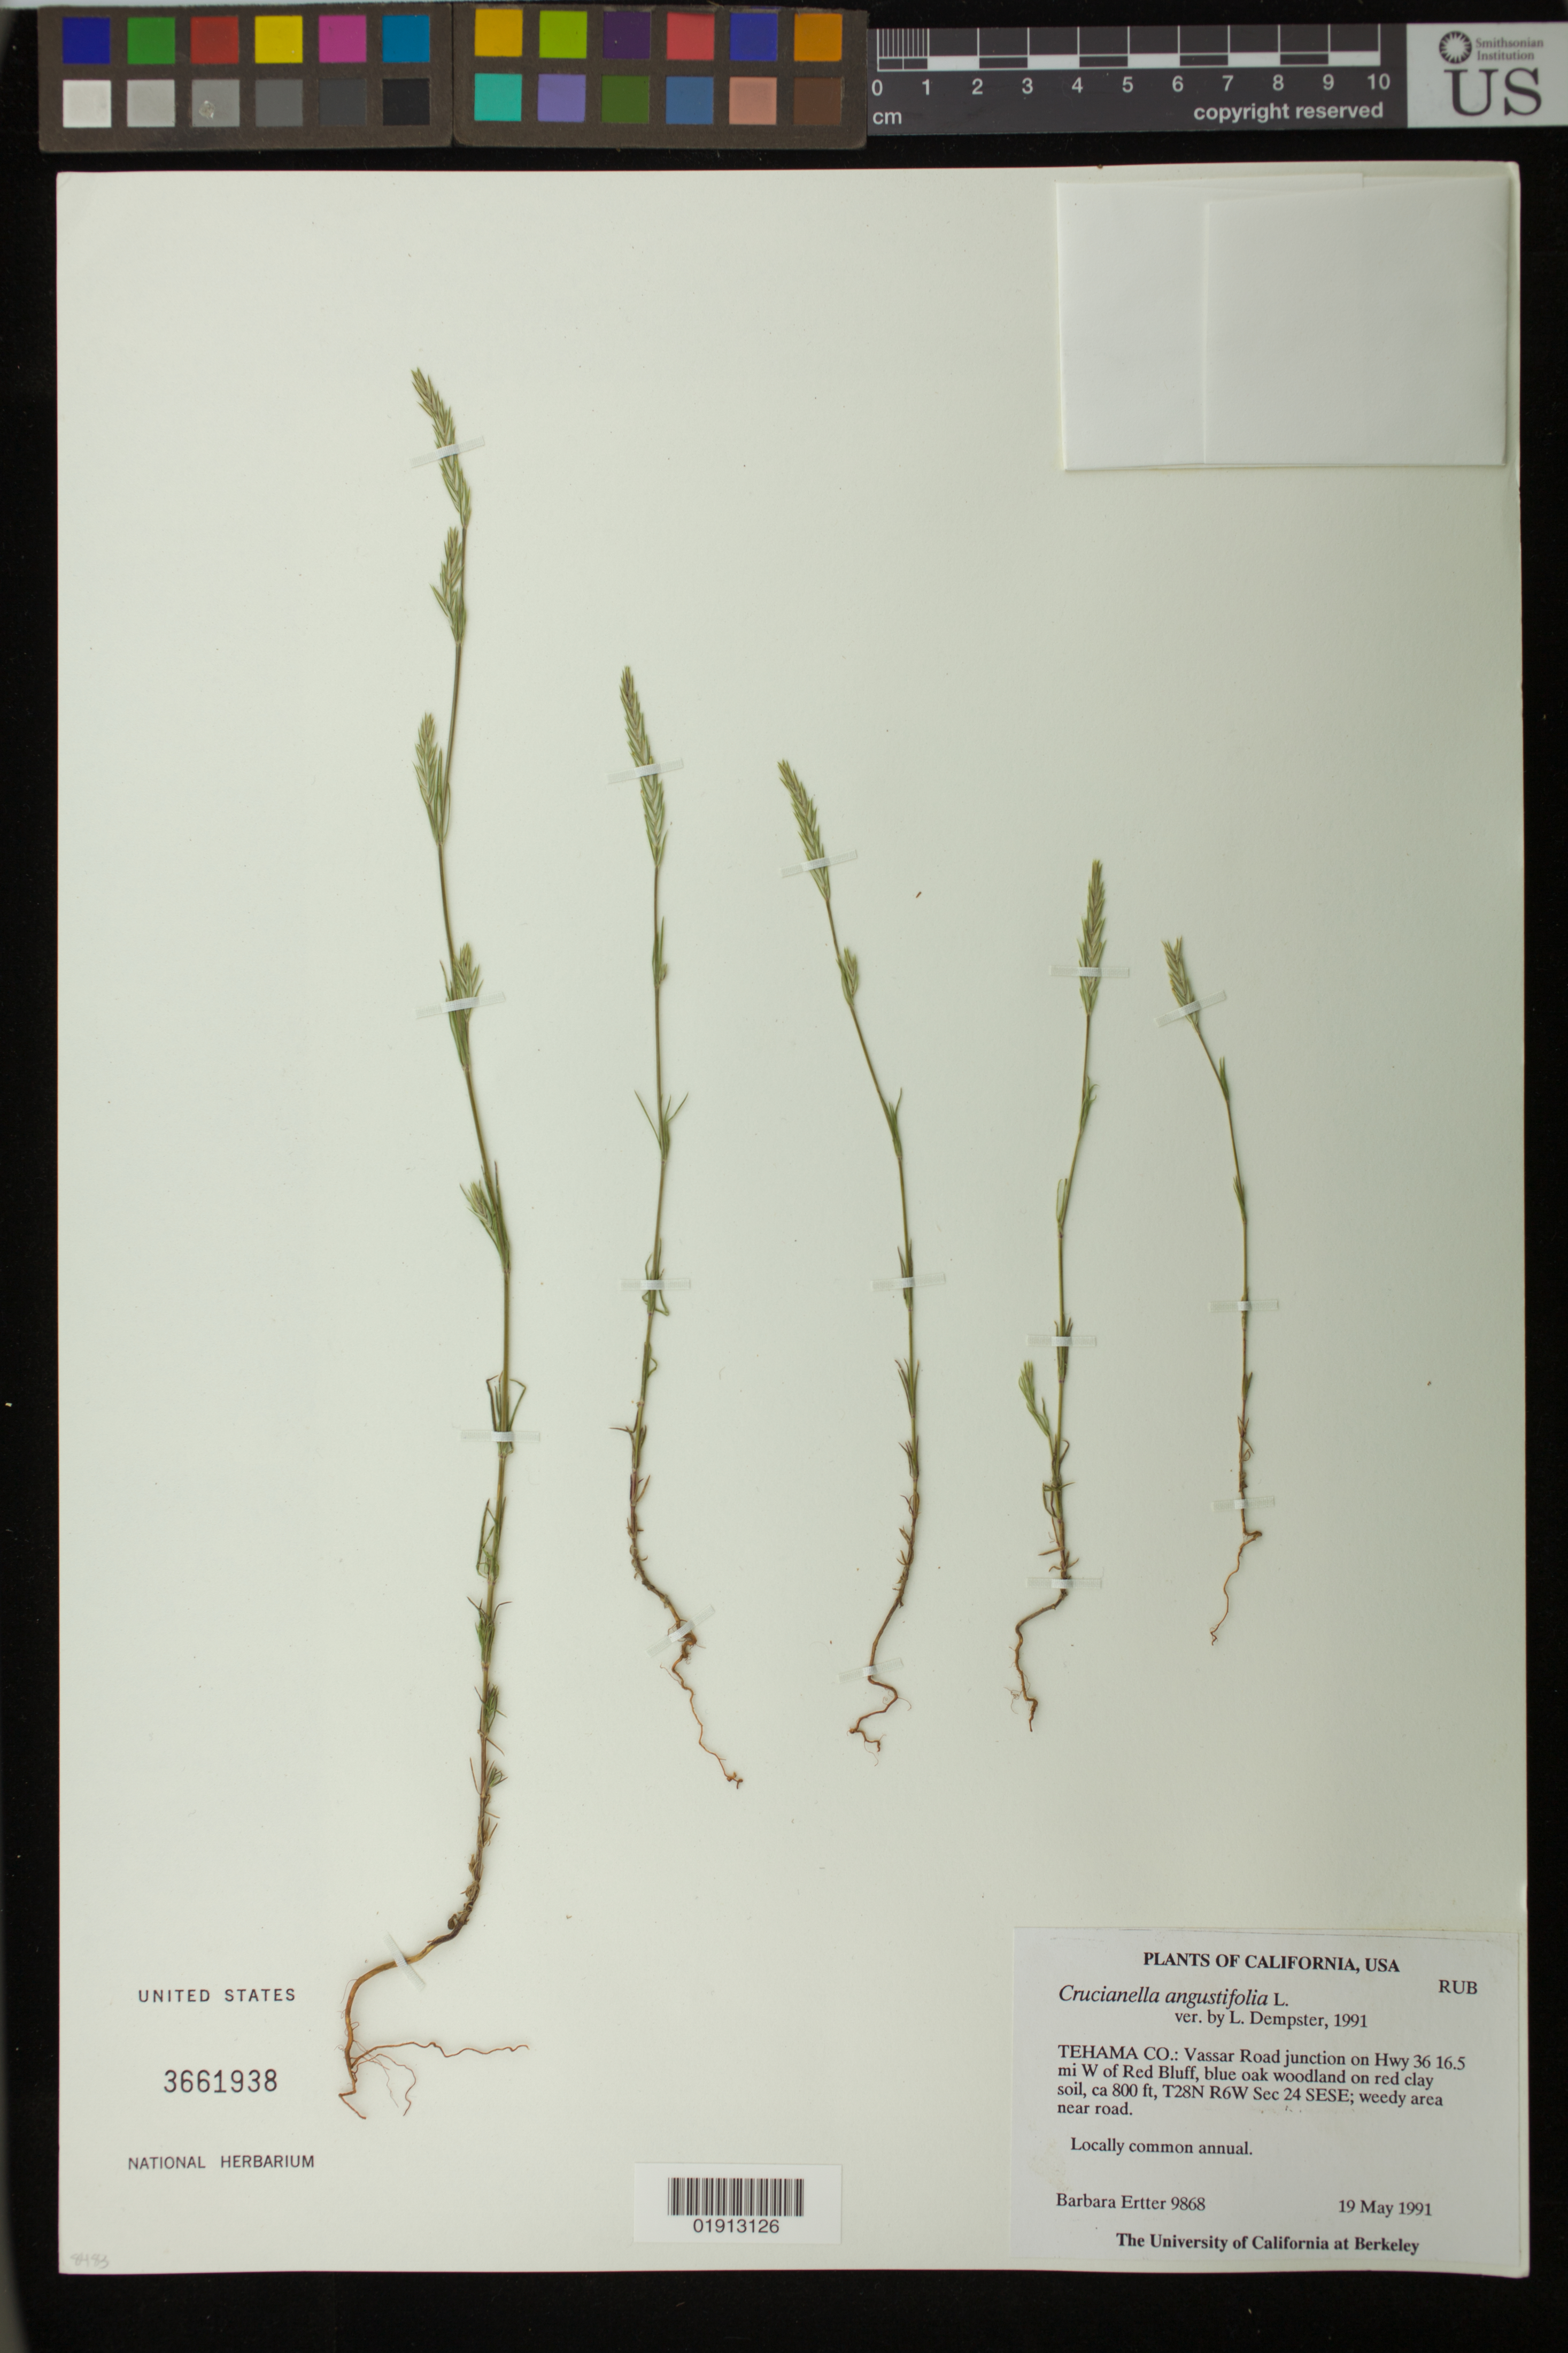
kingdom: Plantae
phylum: Tracheophyta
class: Magnoliopsida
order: Gentianales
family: Rubiaceae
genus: Crucianella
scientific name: Crucianella angustifolia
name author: L.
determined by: Dempster, L. T.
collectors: B. Ertter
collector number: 9868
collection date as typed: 19 May 1991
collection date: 1991-05-19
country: United States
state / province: California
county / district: Tehama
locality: Vassar Road junction on Hwy 36, 16.5 mi W of Red Bluff. T28N R6W Sec 24 SESE.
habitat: Blue oak woodland on red clay soil; weedy area near road.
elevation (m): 244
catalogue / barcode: US 3661938